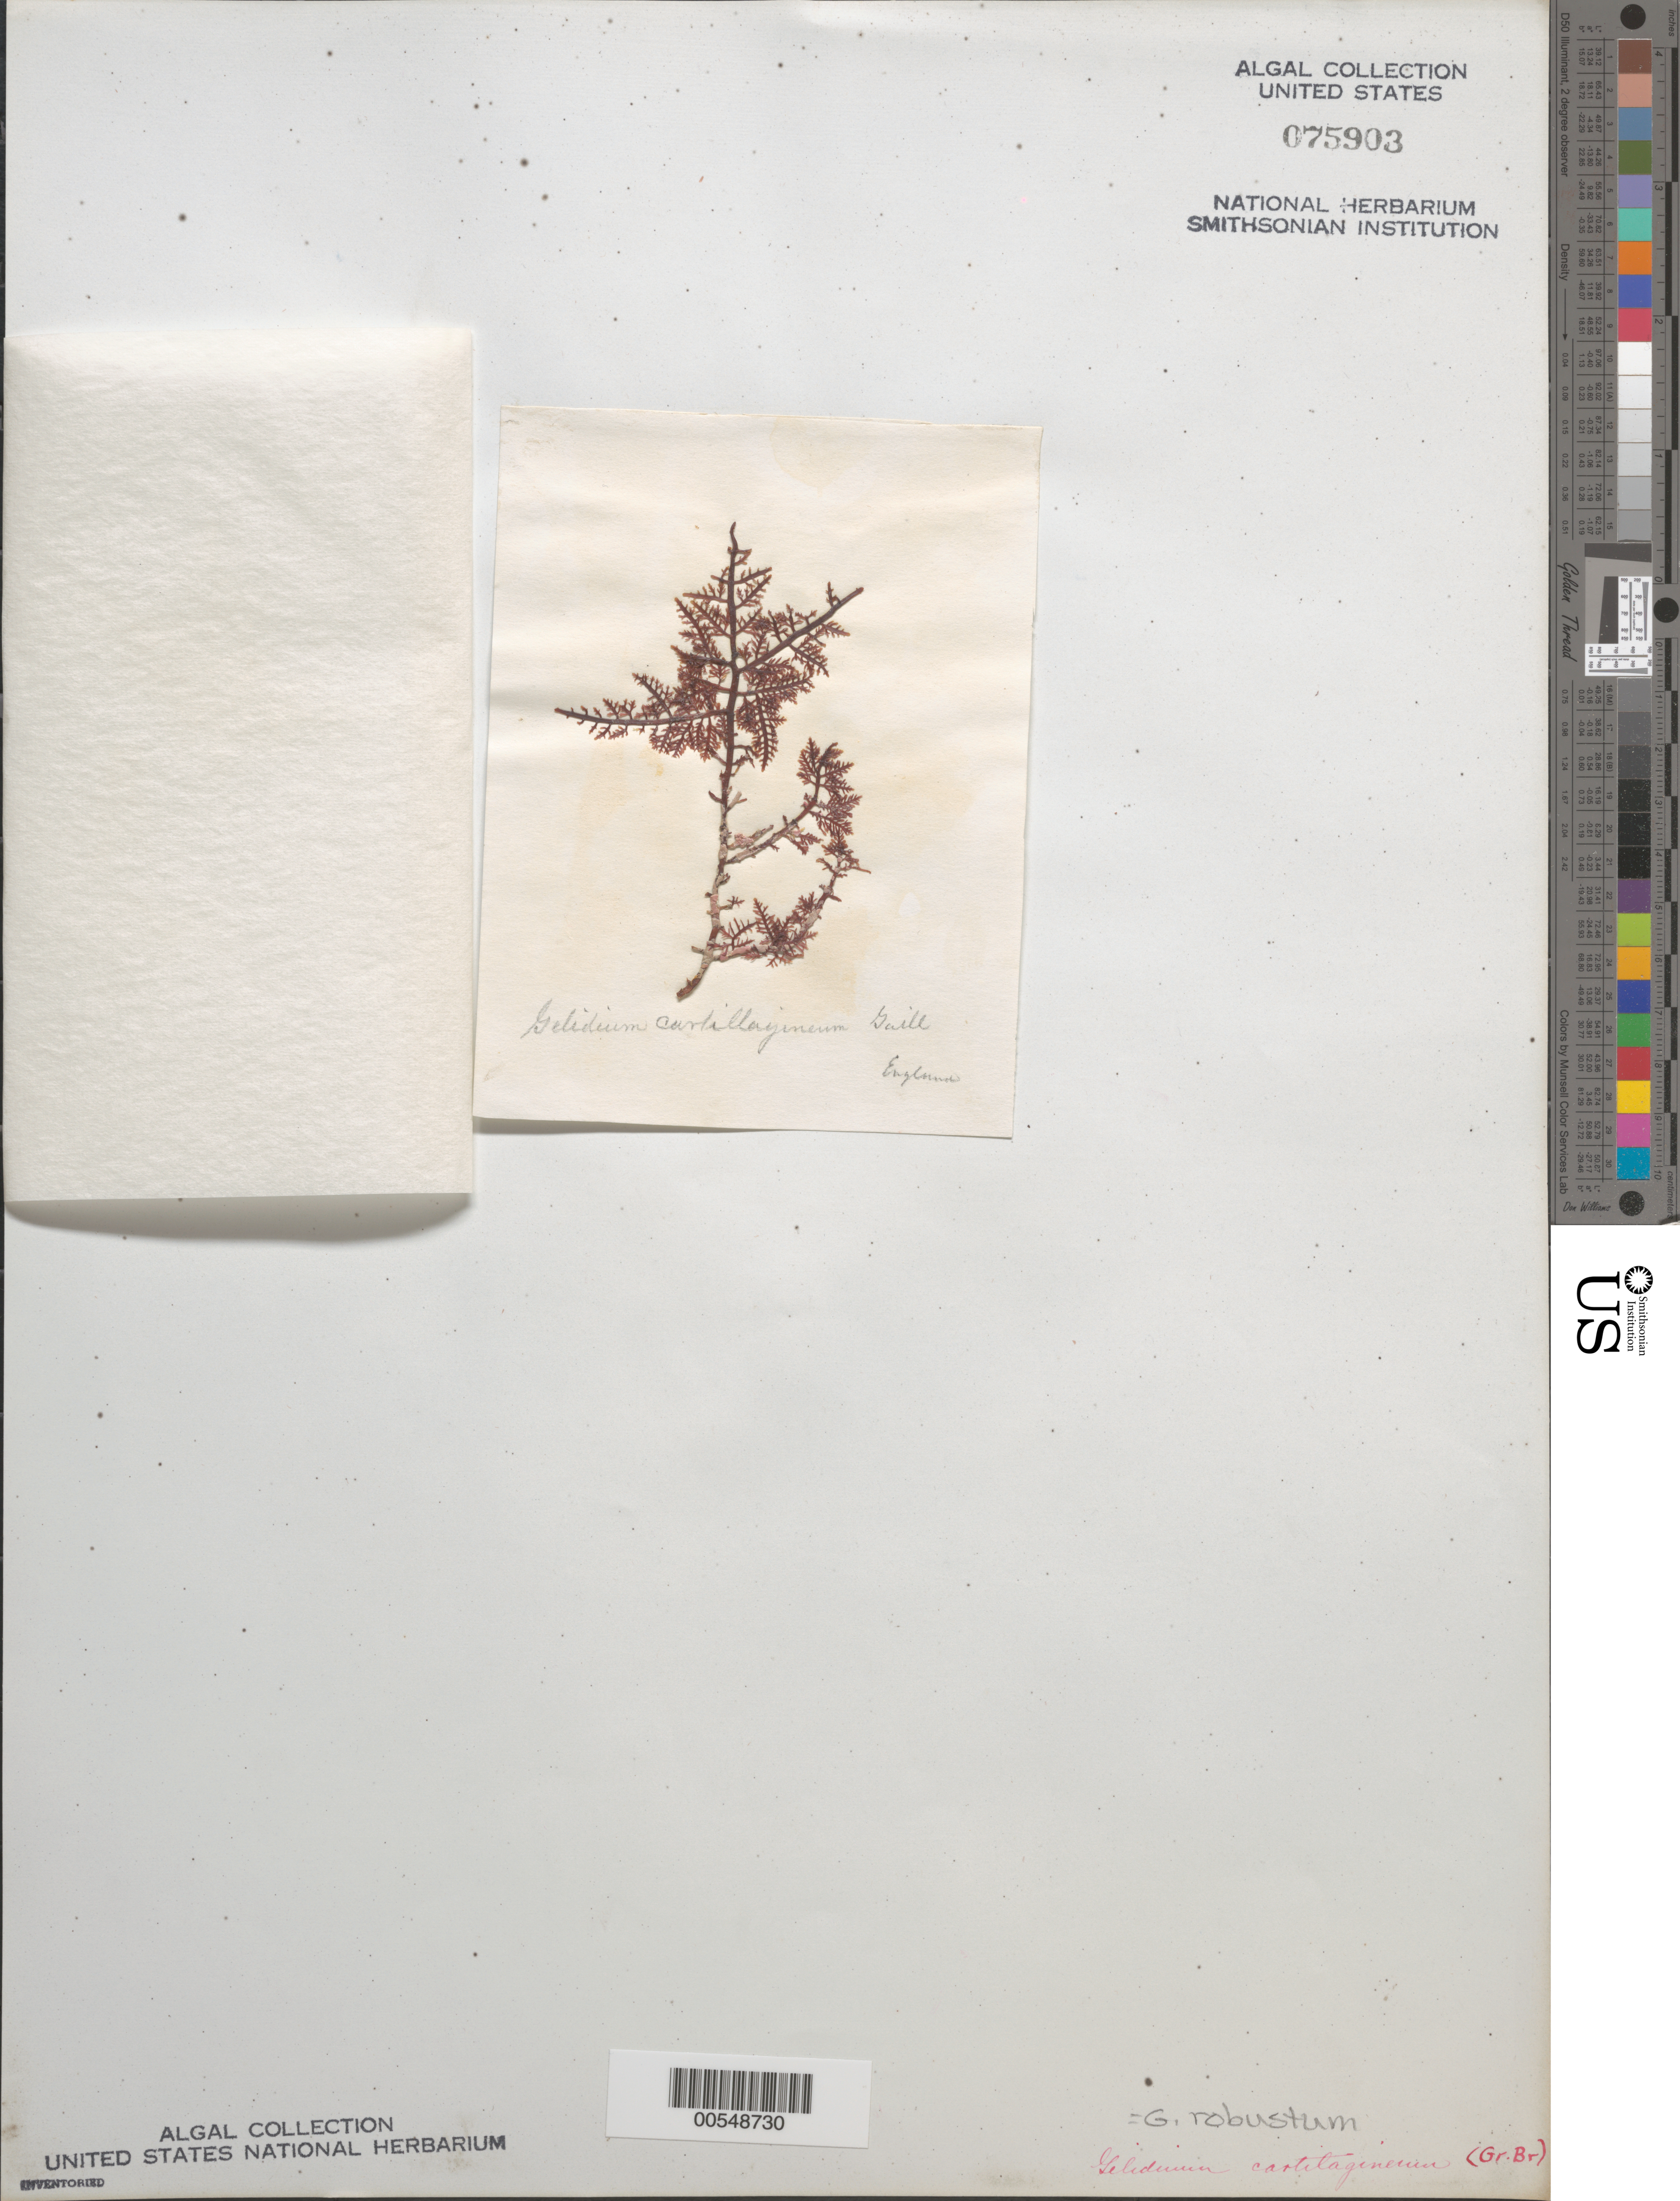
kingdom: Plantae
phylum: Rhodophyta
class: Florideophyceae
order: Gelidiales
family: Gelidiaceae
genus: Gelidium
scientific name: Gelidium robustum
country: United Kingdom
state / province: England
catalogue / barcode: US 75903